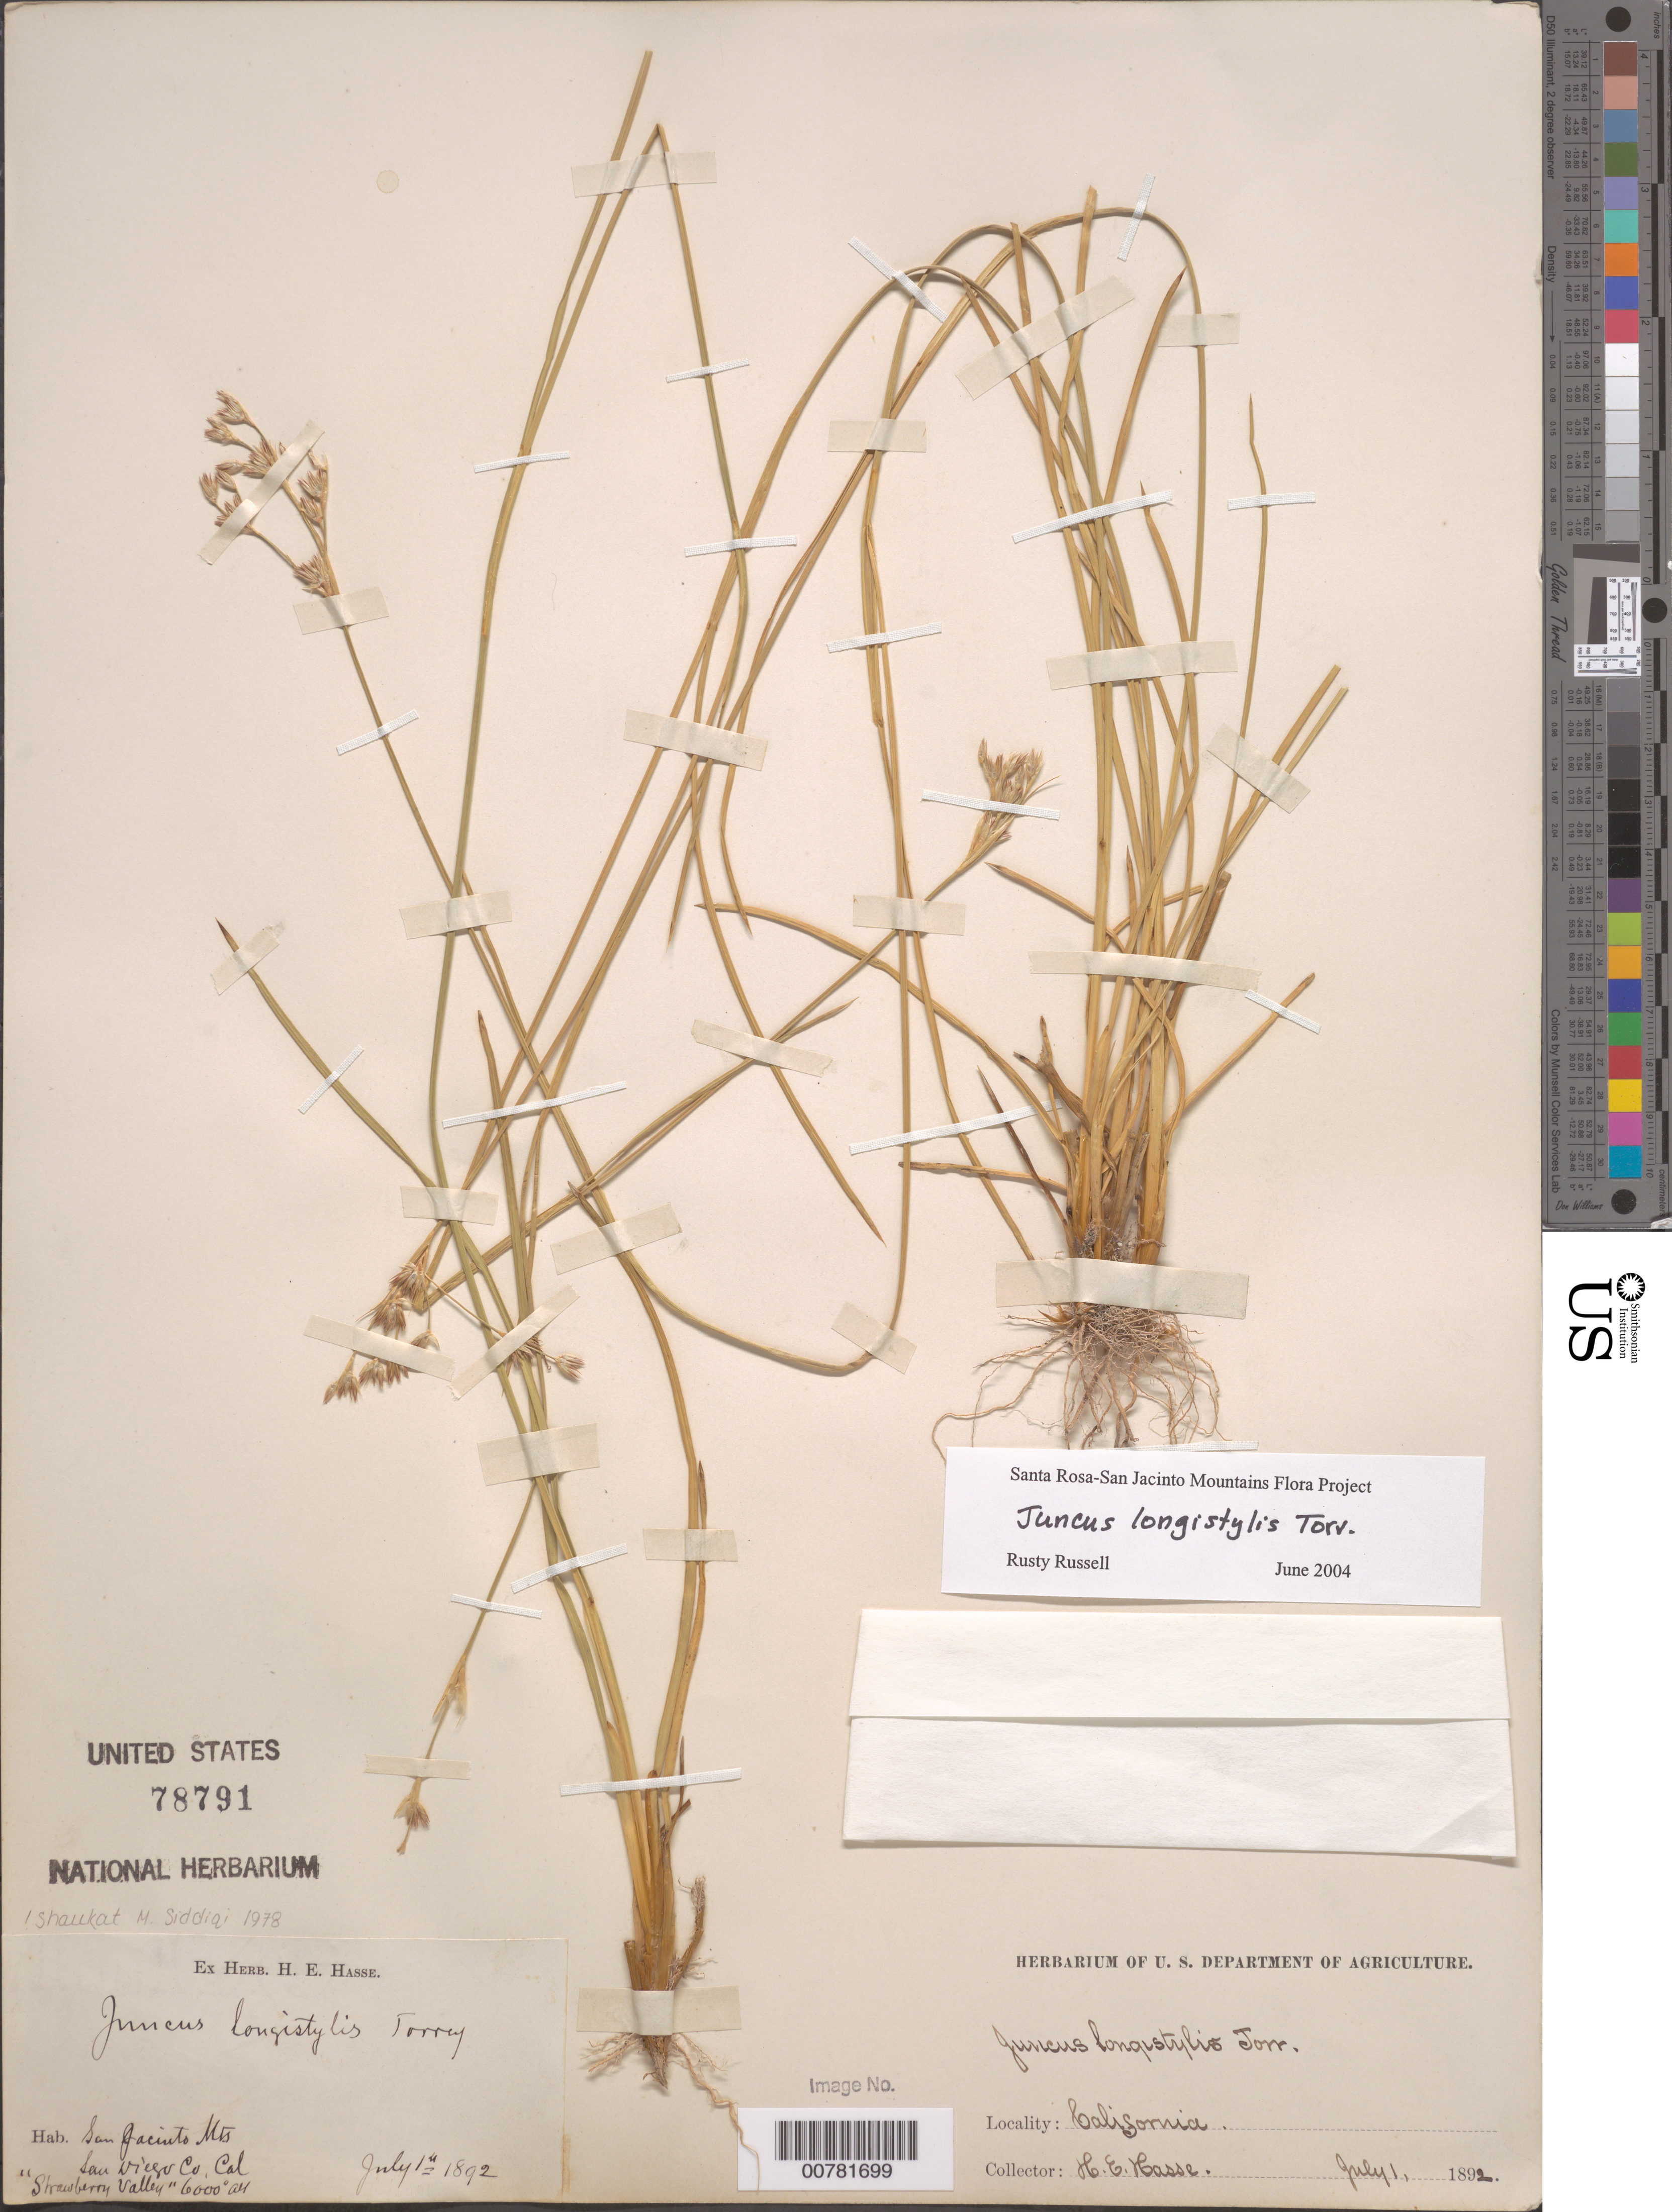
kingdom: Plantae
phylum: Tracheophyta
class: Liliopsida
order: Poales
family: Juncaceae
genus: Juncus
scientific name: Juncus longistylis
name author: Torr.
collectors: H. E. Hasse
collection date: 1892-07-01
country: United States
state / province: California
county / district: Riverside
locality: San Jacinto Mts. San Viego Co.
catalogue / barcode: US 78791